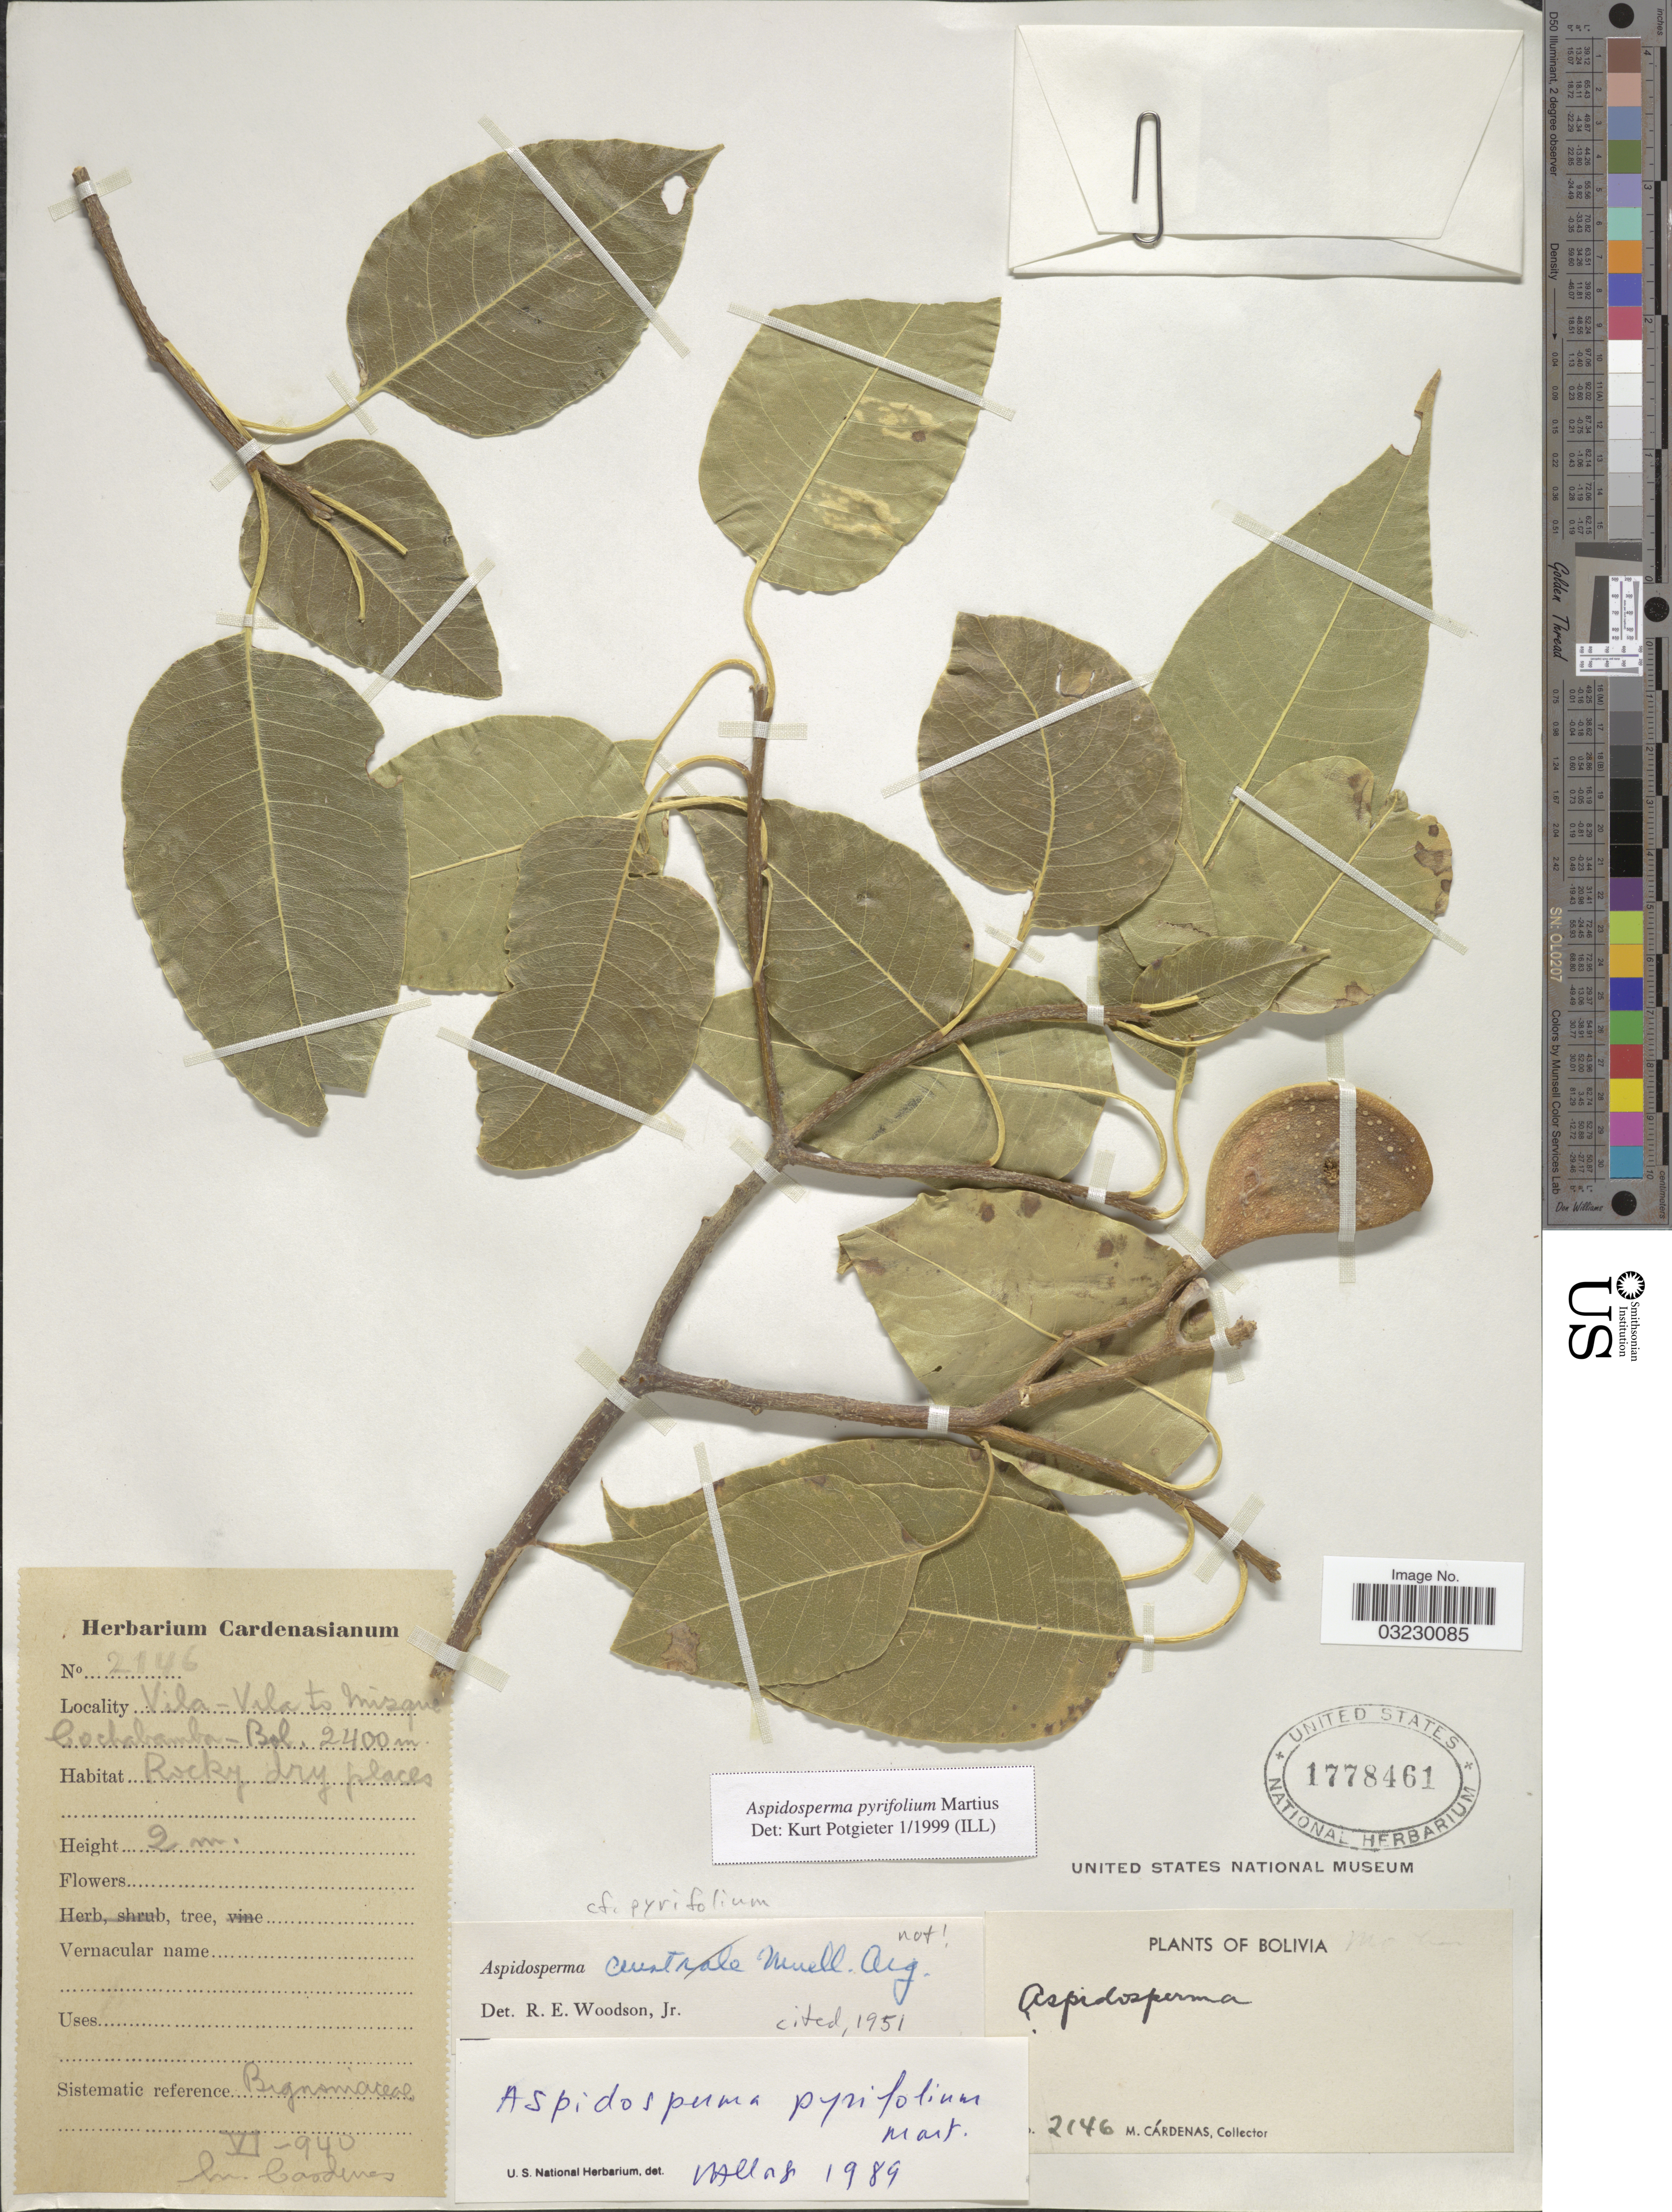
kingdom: Plantae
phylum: Tracheophyta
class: Magnoliopsida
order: Gentianales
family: Apocynaceae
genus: Aspidosperma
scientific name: Aspidosperma pyrifolium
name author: Mart.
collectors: M. Cárdenas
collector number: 2146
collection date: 1940-06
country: Bolivia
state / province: Cochabamba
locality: Vila-Vila to Misque.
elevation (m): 2400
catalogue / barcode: US 1778461